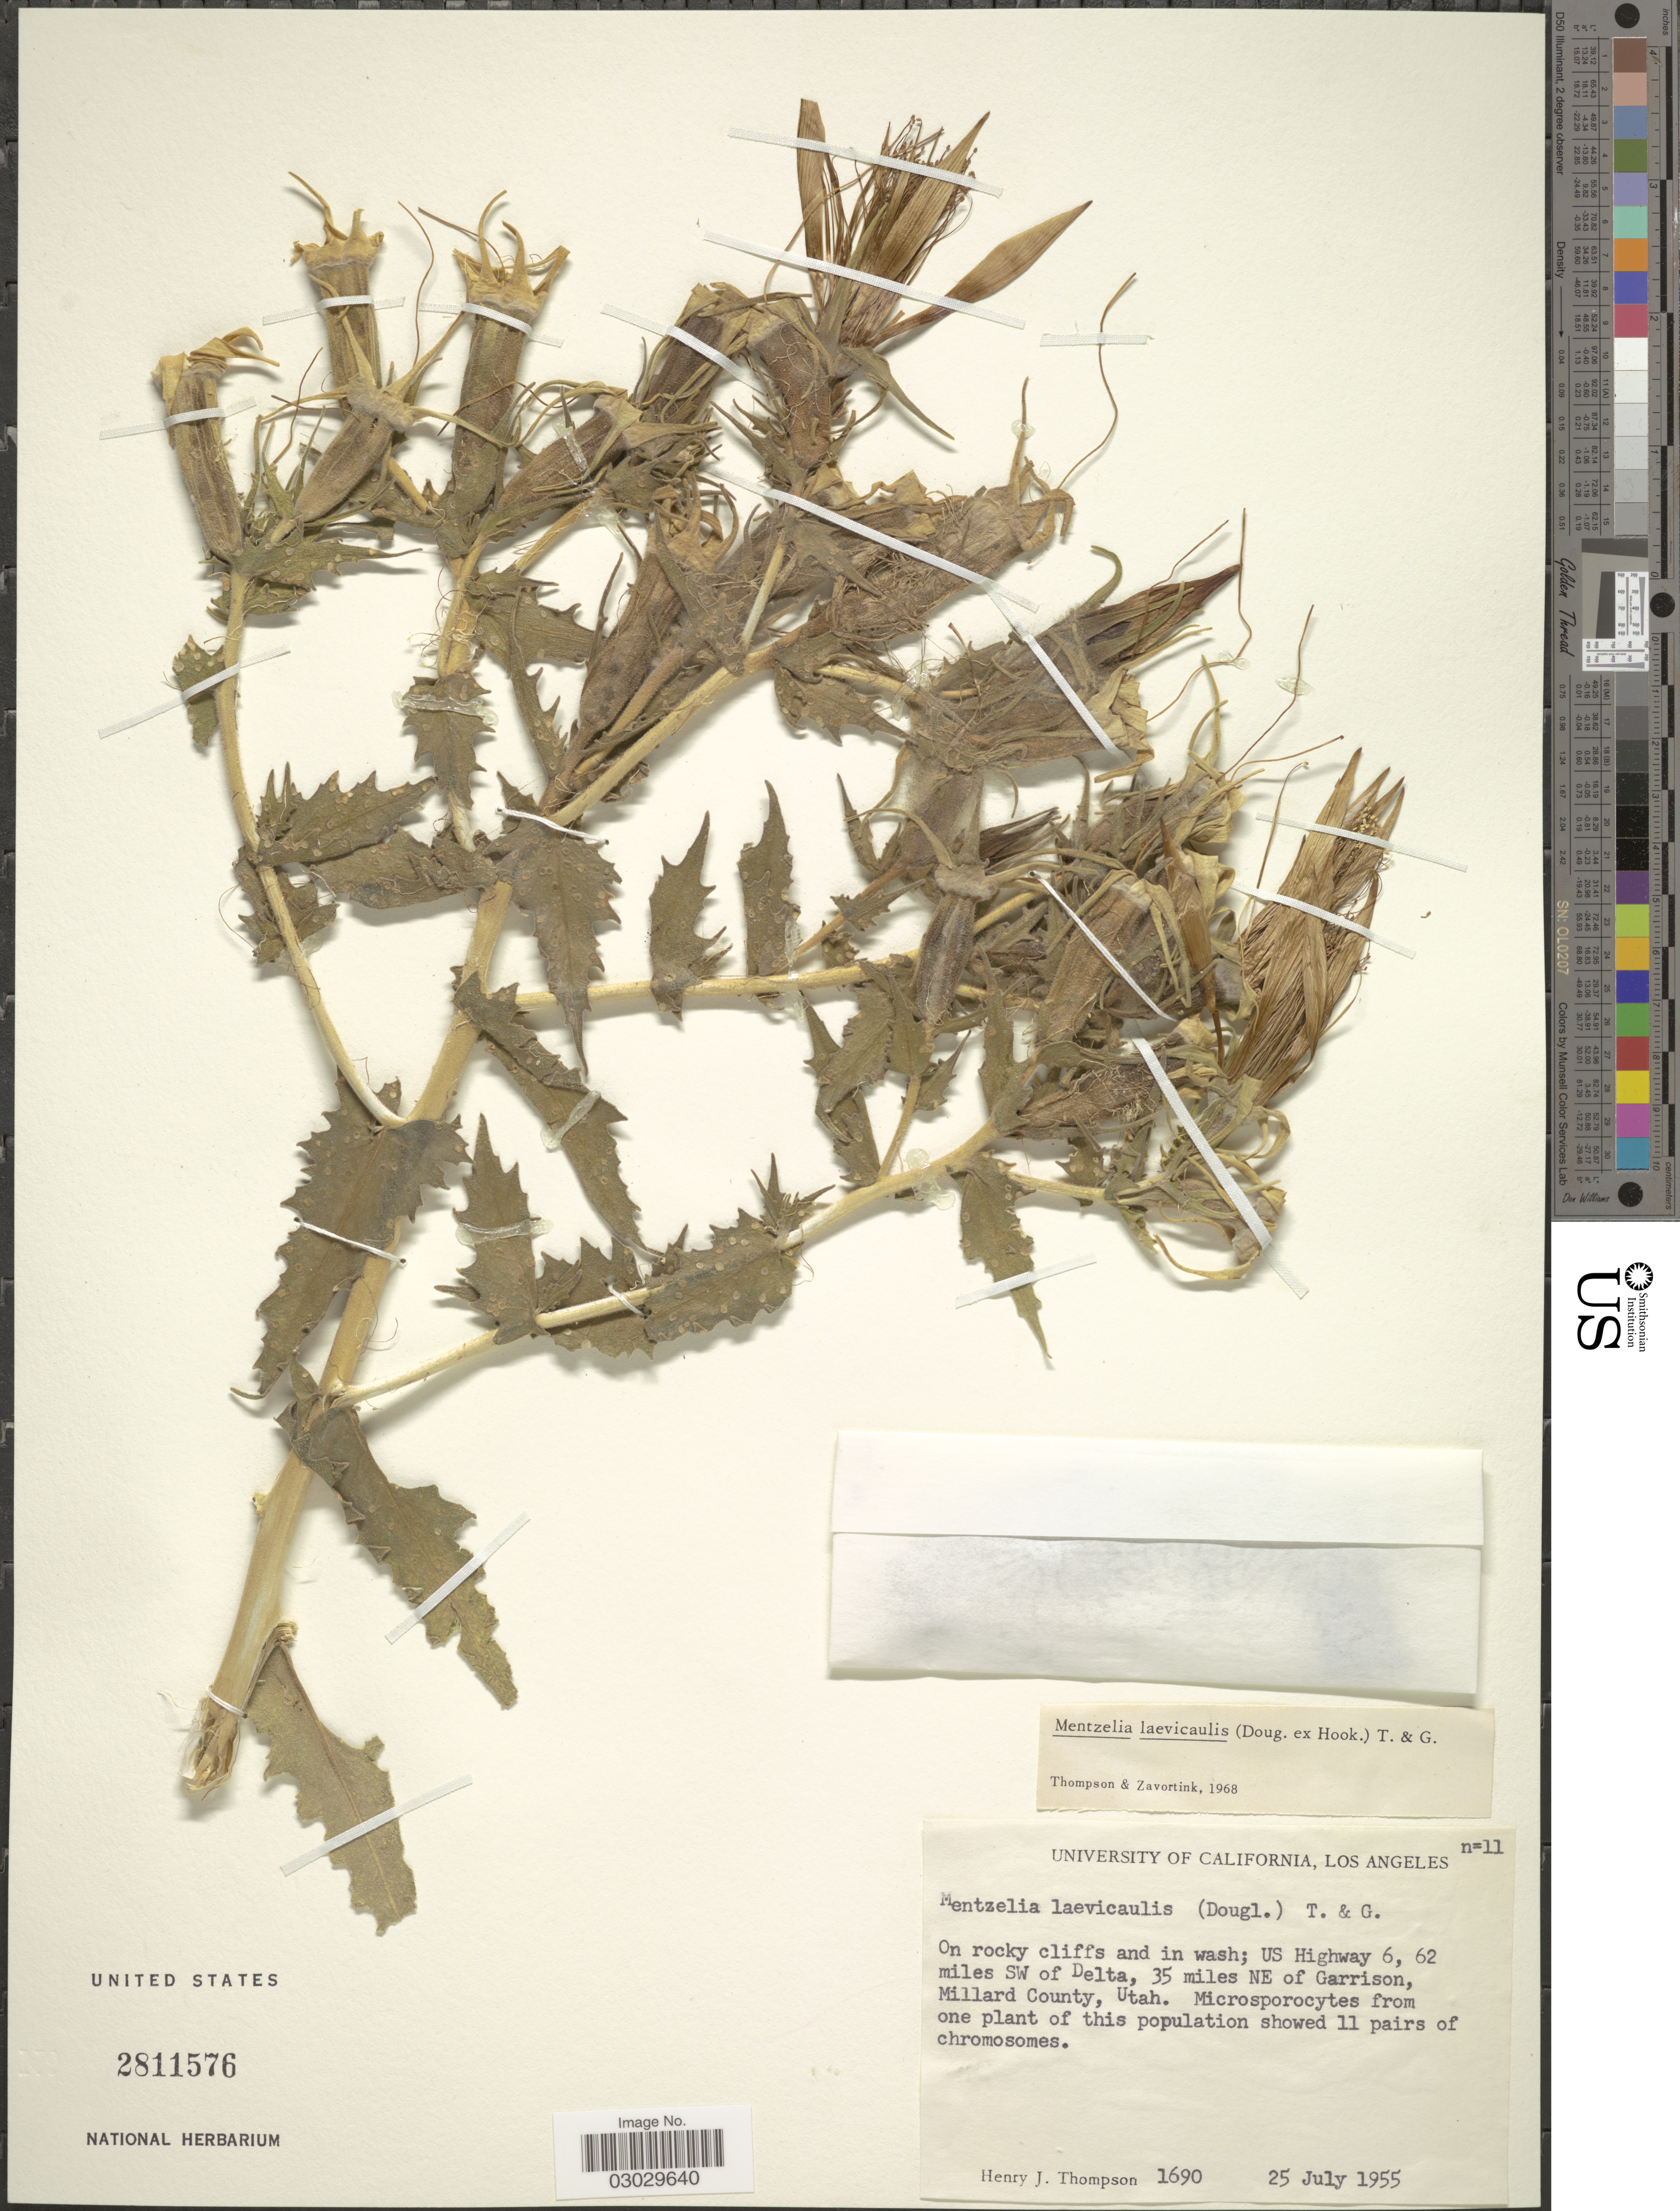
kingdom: Plantae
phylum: Tracheophyta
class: Magnoliopsida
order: Cornales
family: Loasaceae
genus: Mentzelia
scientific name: Mentzelia laevicaulis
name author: (Douglas ex Hook.) Torr. & A. Gray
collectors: H. J. Thompson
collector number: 1690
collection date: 1955-07-25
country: United States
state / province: Utah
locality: US Highway 6, 62 miles SW of Delta, 35 miles NE of Garrison, Millard County.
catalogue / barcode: US 2811576